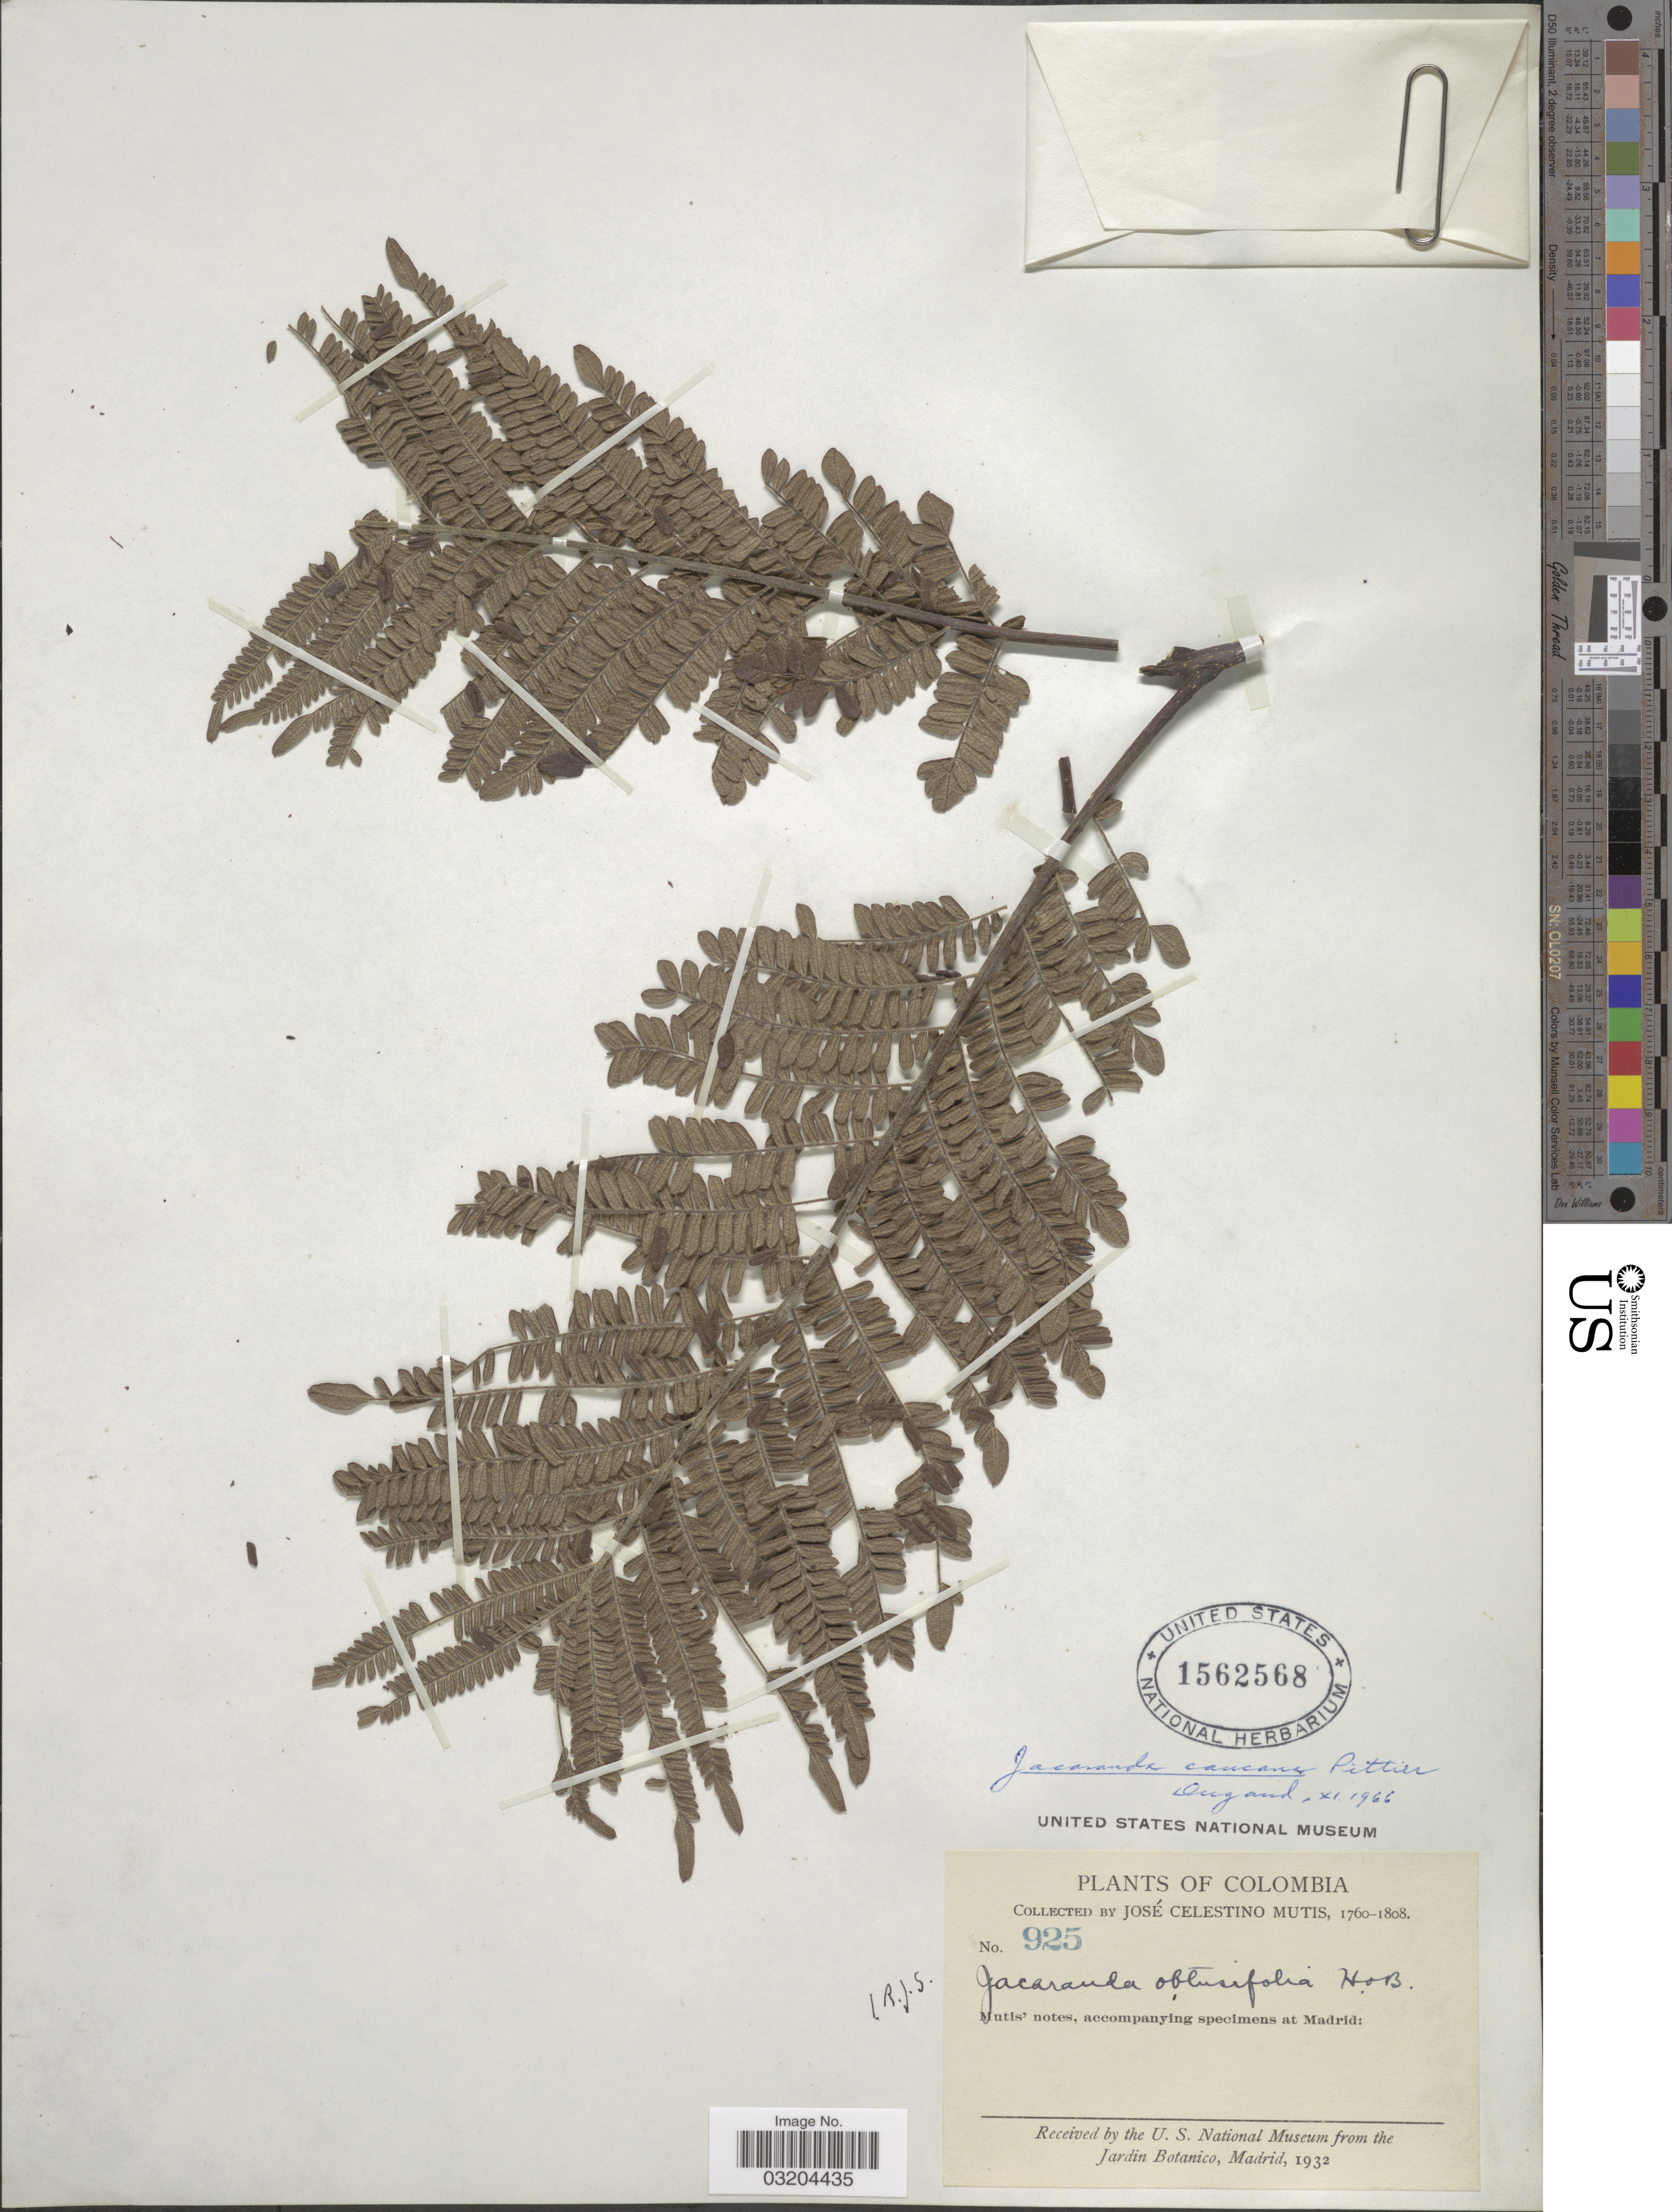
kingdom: Plantae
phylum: Tracheophyta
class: Magnoliopsida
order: Lamiales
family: Bignoniaceae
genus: Jacaranda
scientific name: Jacaranda caucana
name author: Pittier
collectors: J. C. B. Mutis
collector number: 925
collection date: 1760/1808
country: Colombia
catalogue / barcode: US 1562568